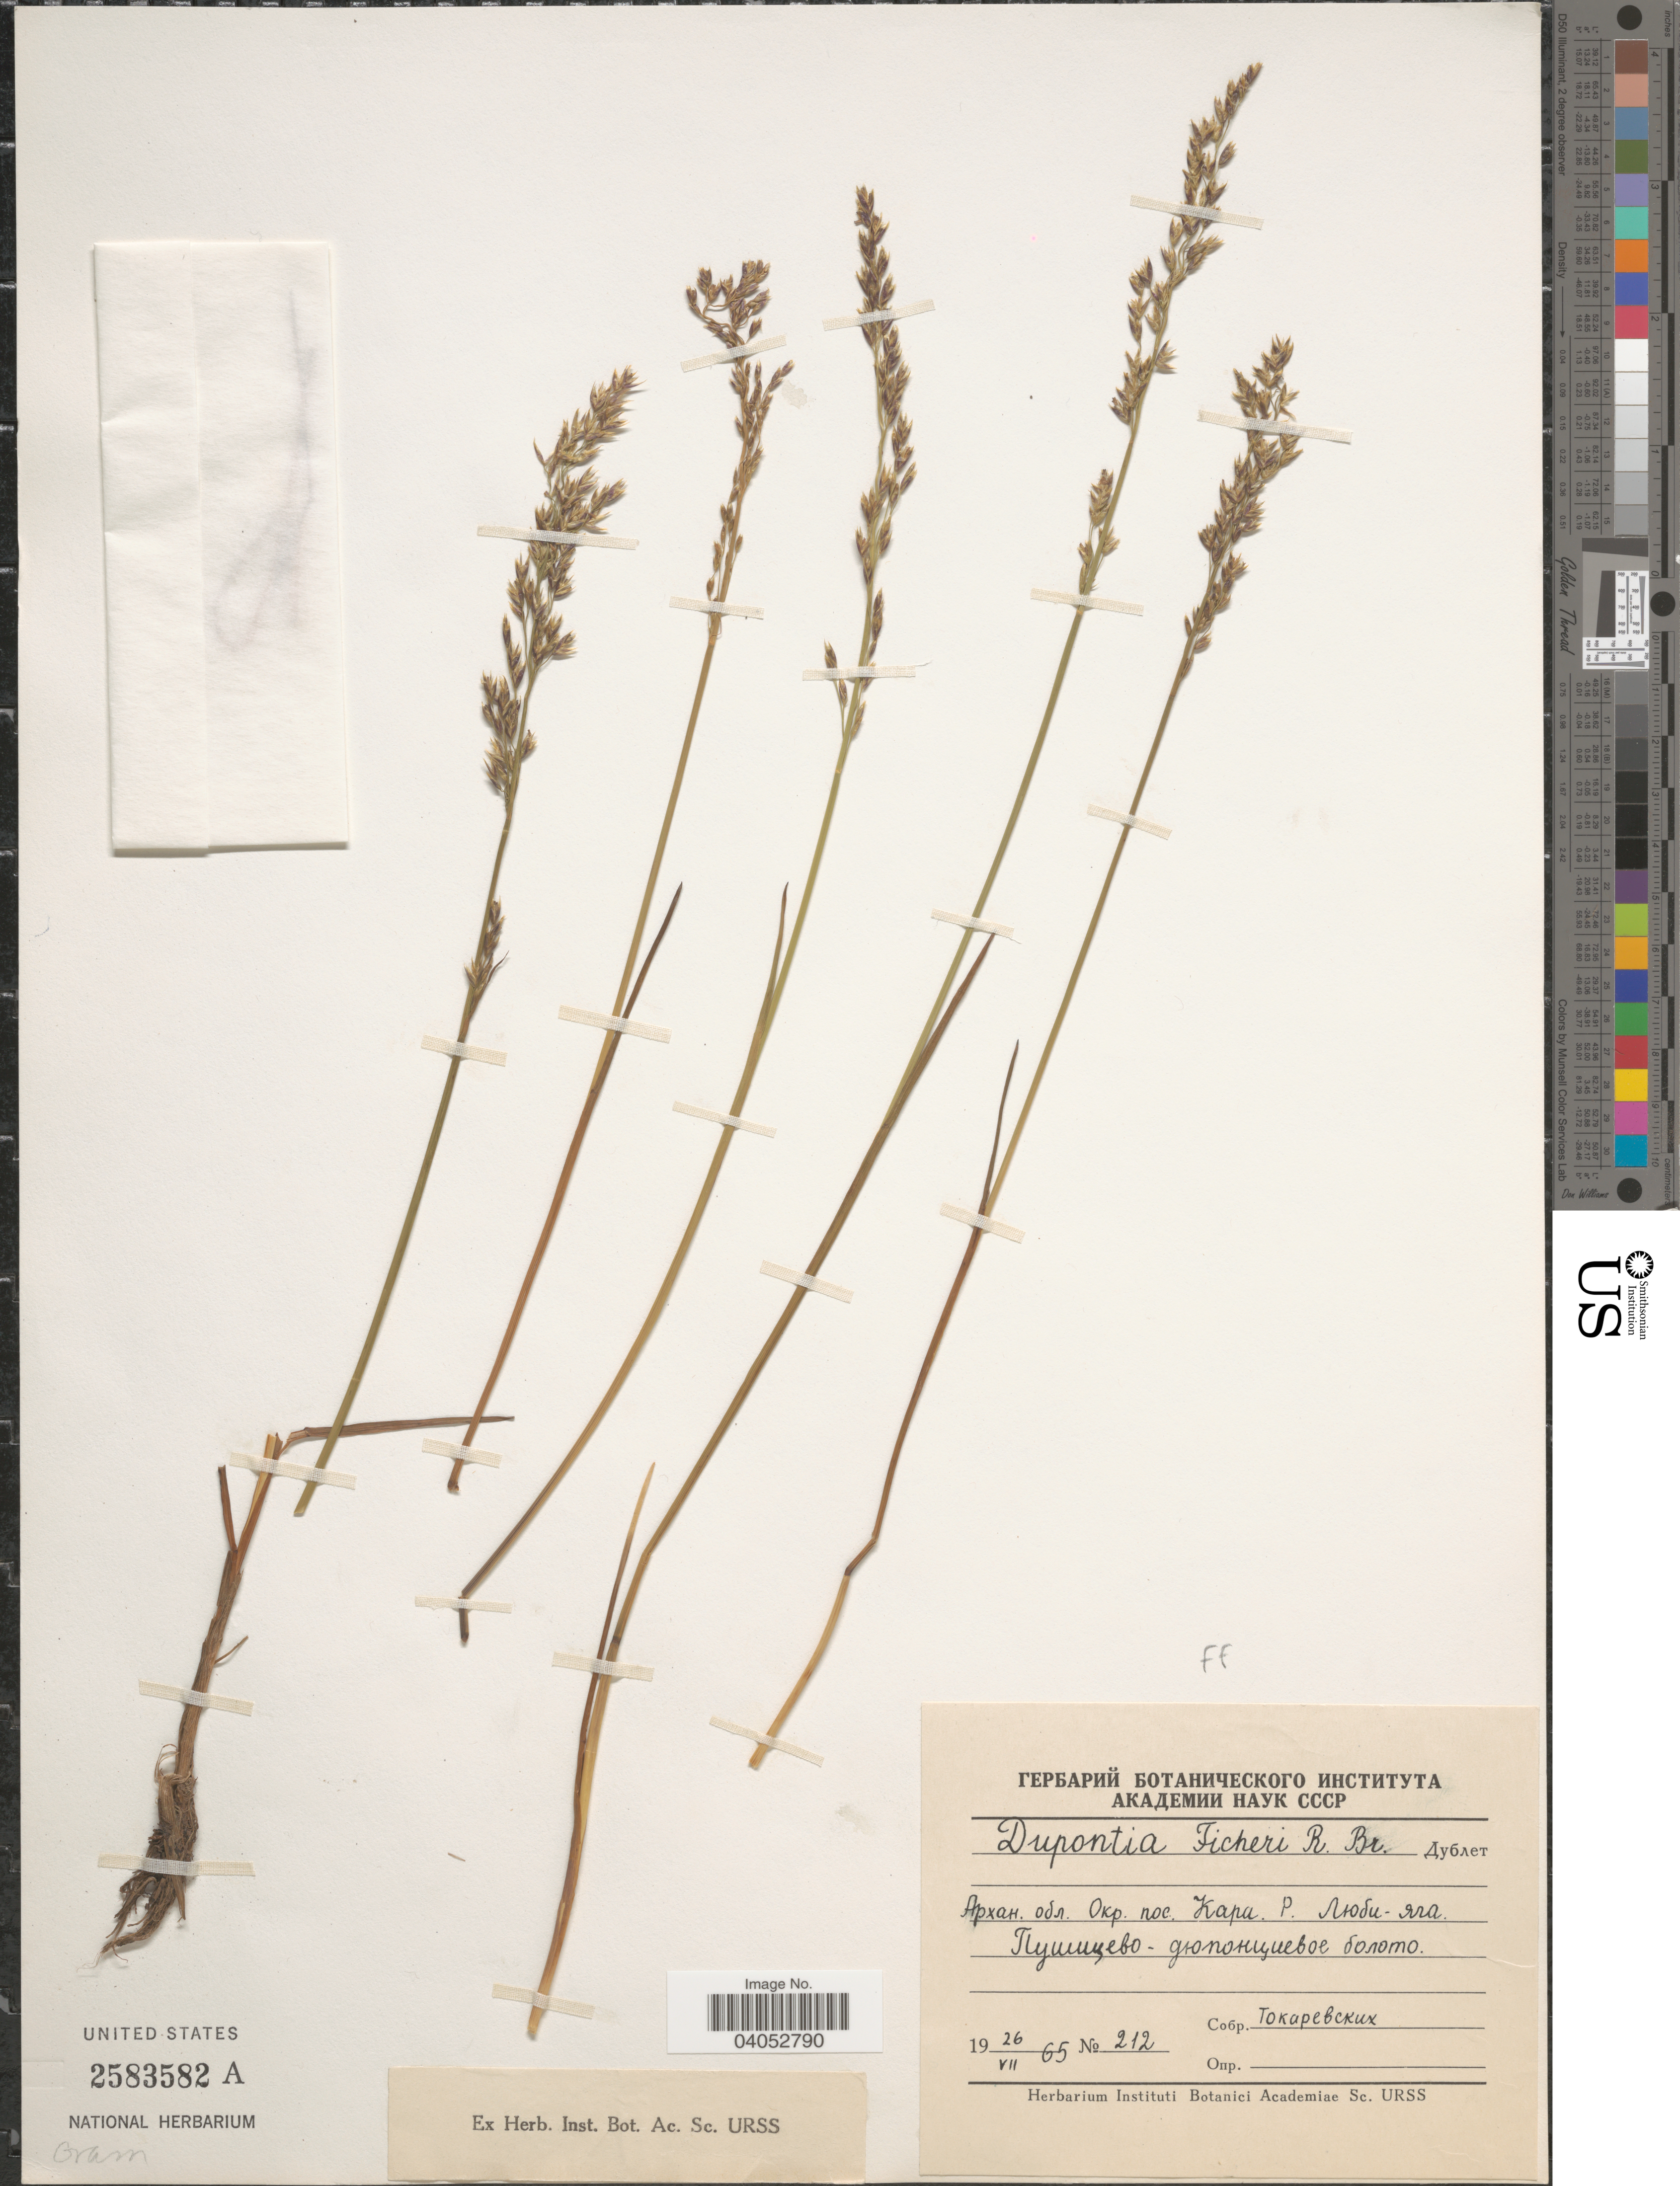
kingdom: Plantae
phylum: Tracheophyta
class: Liliopsida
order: Poales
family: Poaceae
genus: Dupontia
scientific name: Dupontia micrantha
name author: Holm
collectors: Tokarevskikh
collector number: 212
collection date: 1965-07-26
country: Russian Federation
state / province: Arkhangelsk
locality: Vicinity of village Kara, river Lyubi-Yaga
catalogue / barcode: US 2583582A